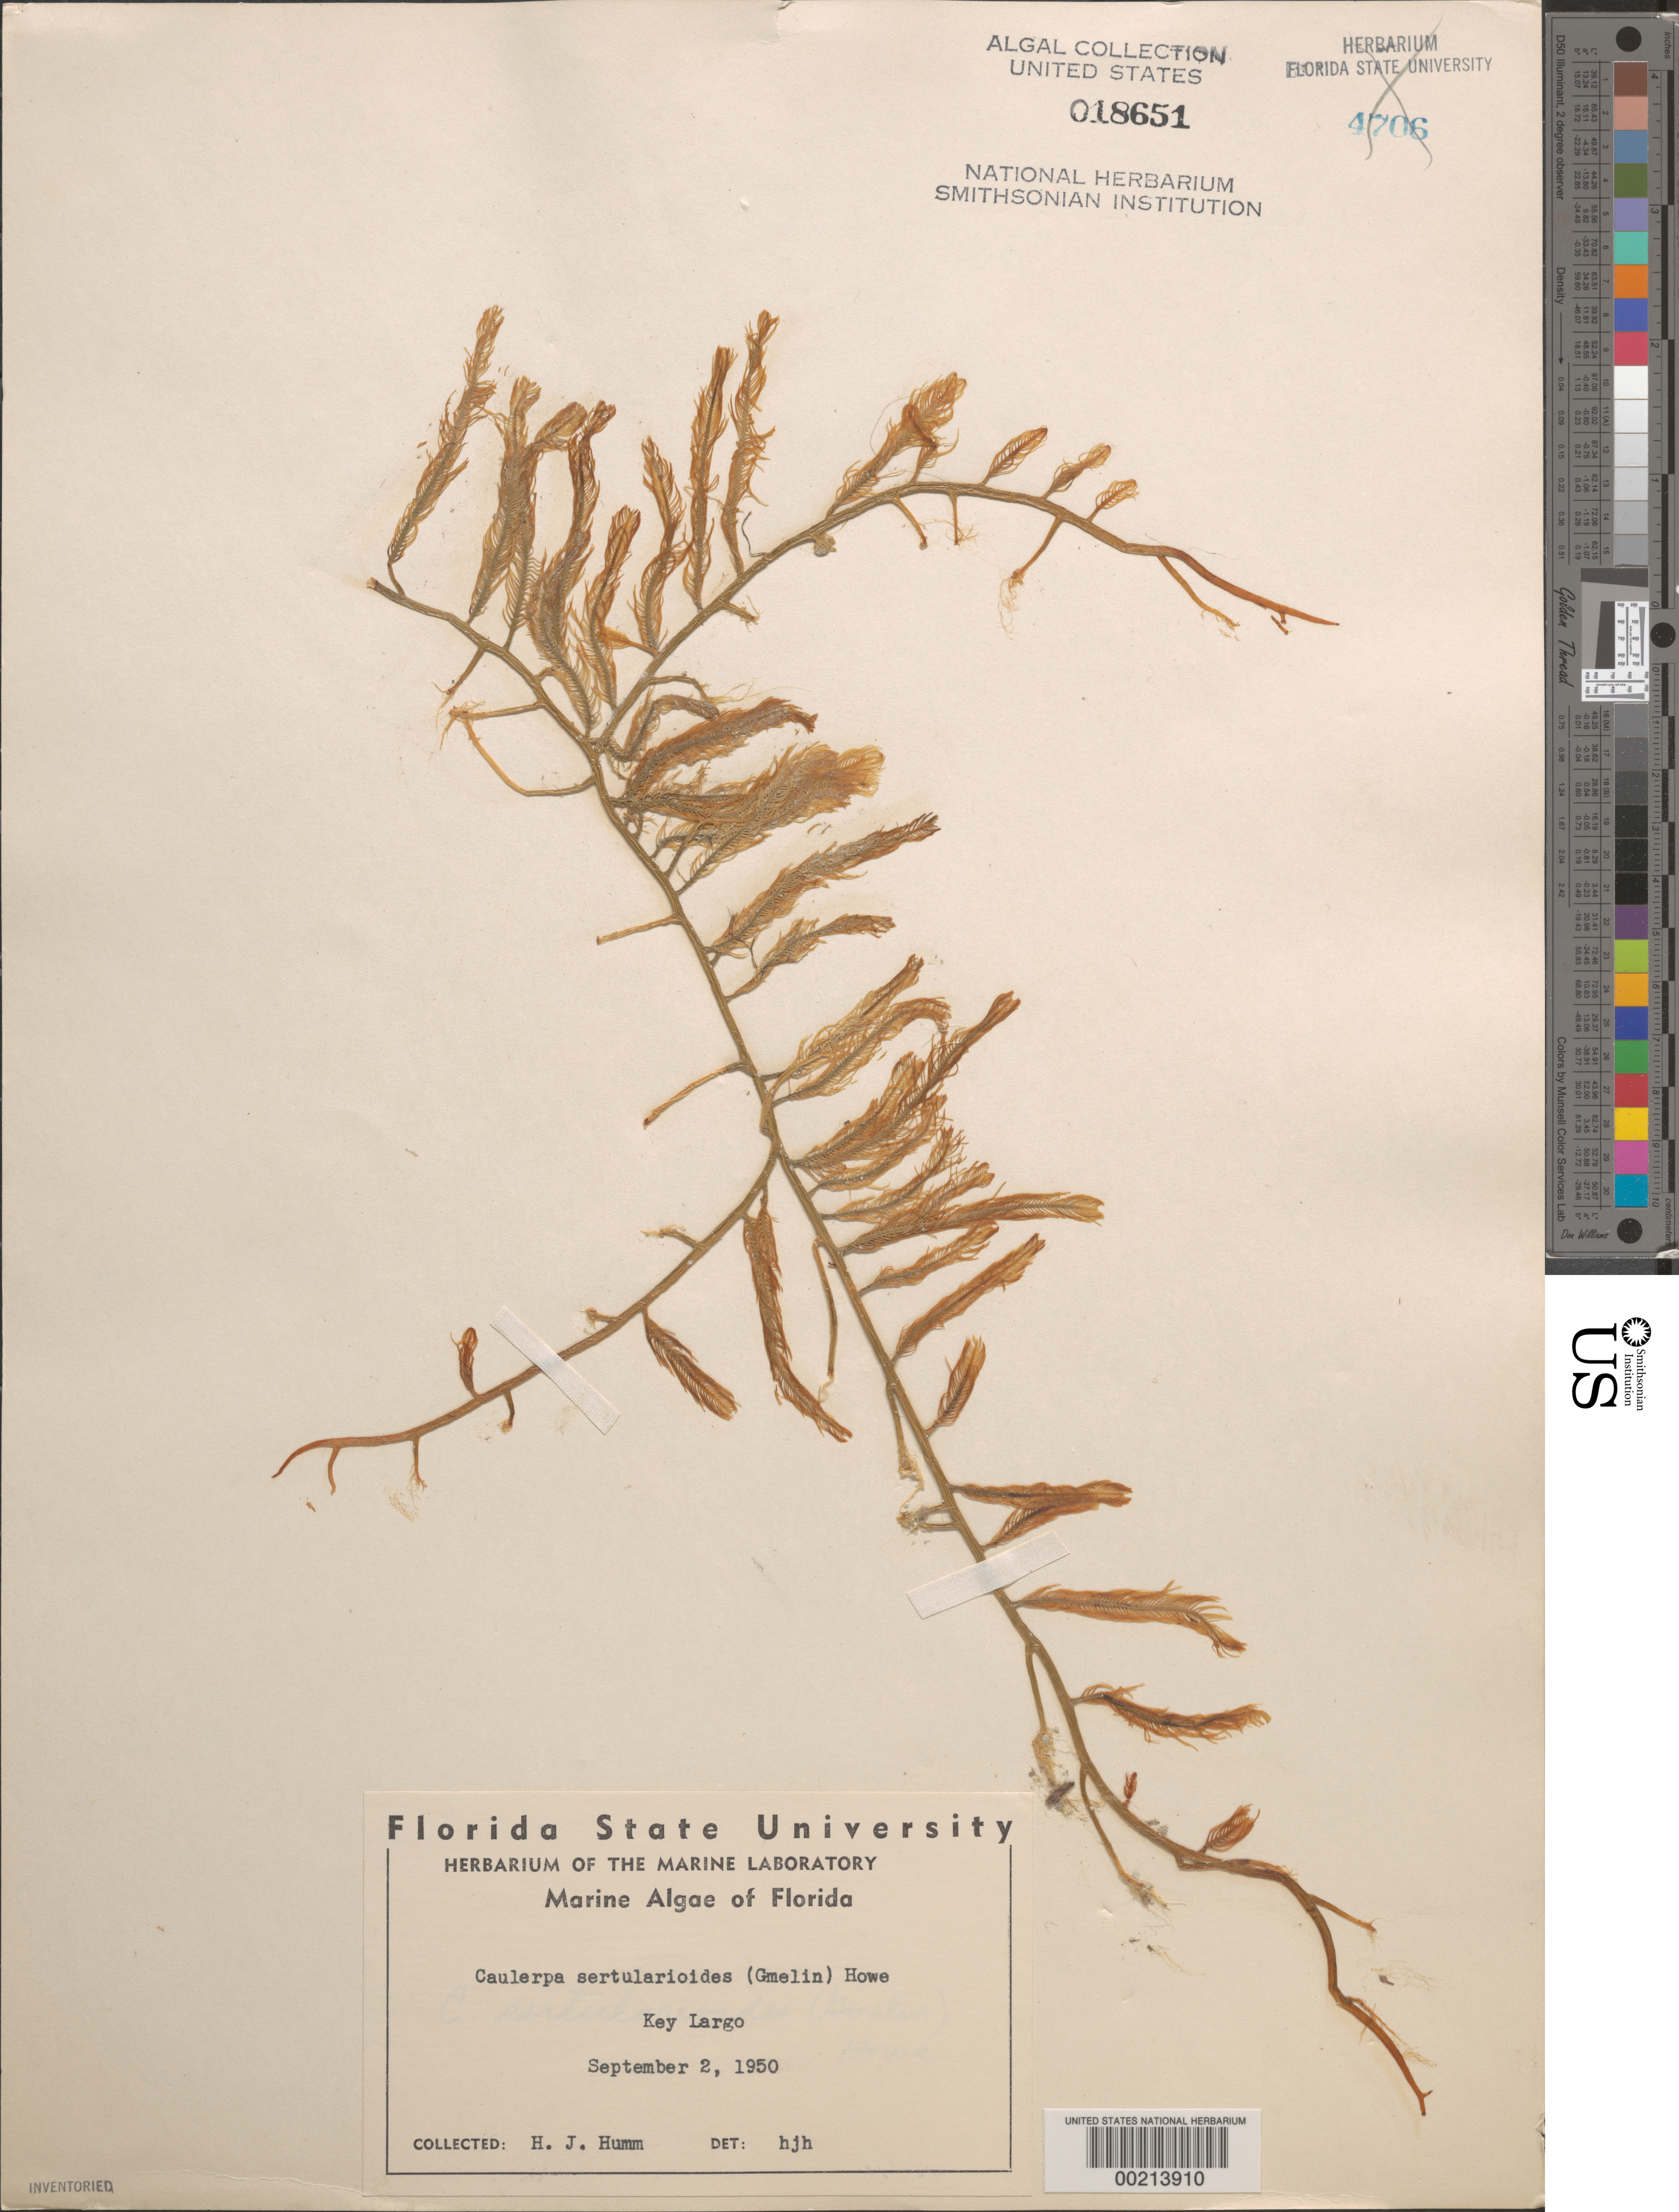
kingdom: Plantae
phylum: Chlorophyta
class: Ulvophyceae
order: Bryopsidales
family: Caulerpaceae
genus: Caulerpa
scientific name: Caulerpa sertularioides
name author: (S.G. Gmel.) M. Howe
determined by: Humm, Harold J.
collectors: H. J. Humm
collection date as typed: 02 Sep 1950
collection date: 1950-09-02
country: United States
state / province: Florida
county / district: Monroe County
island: Key Largo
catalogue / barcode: US 18651